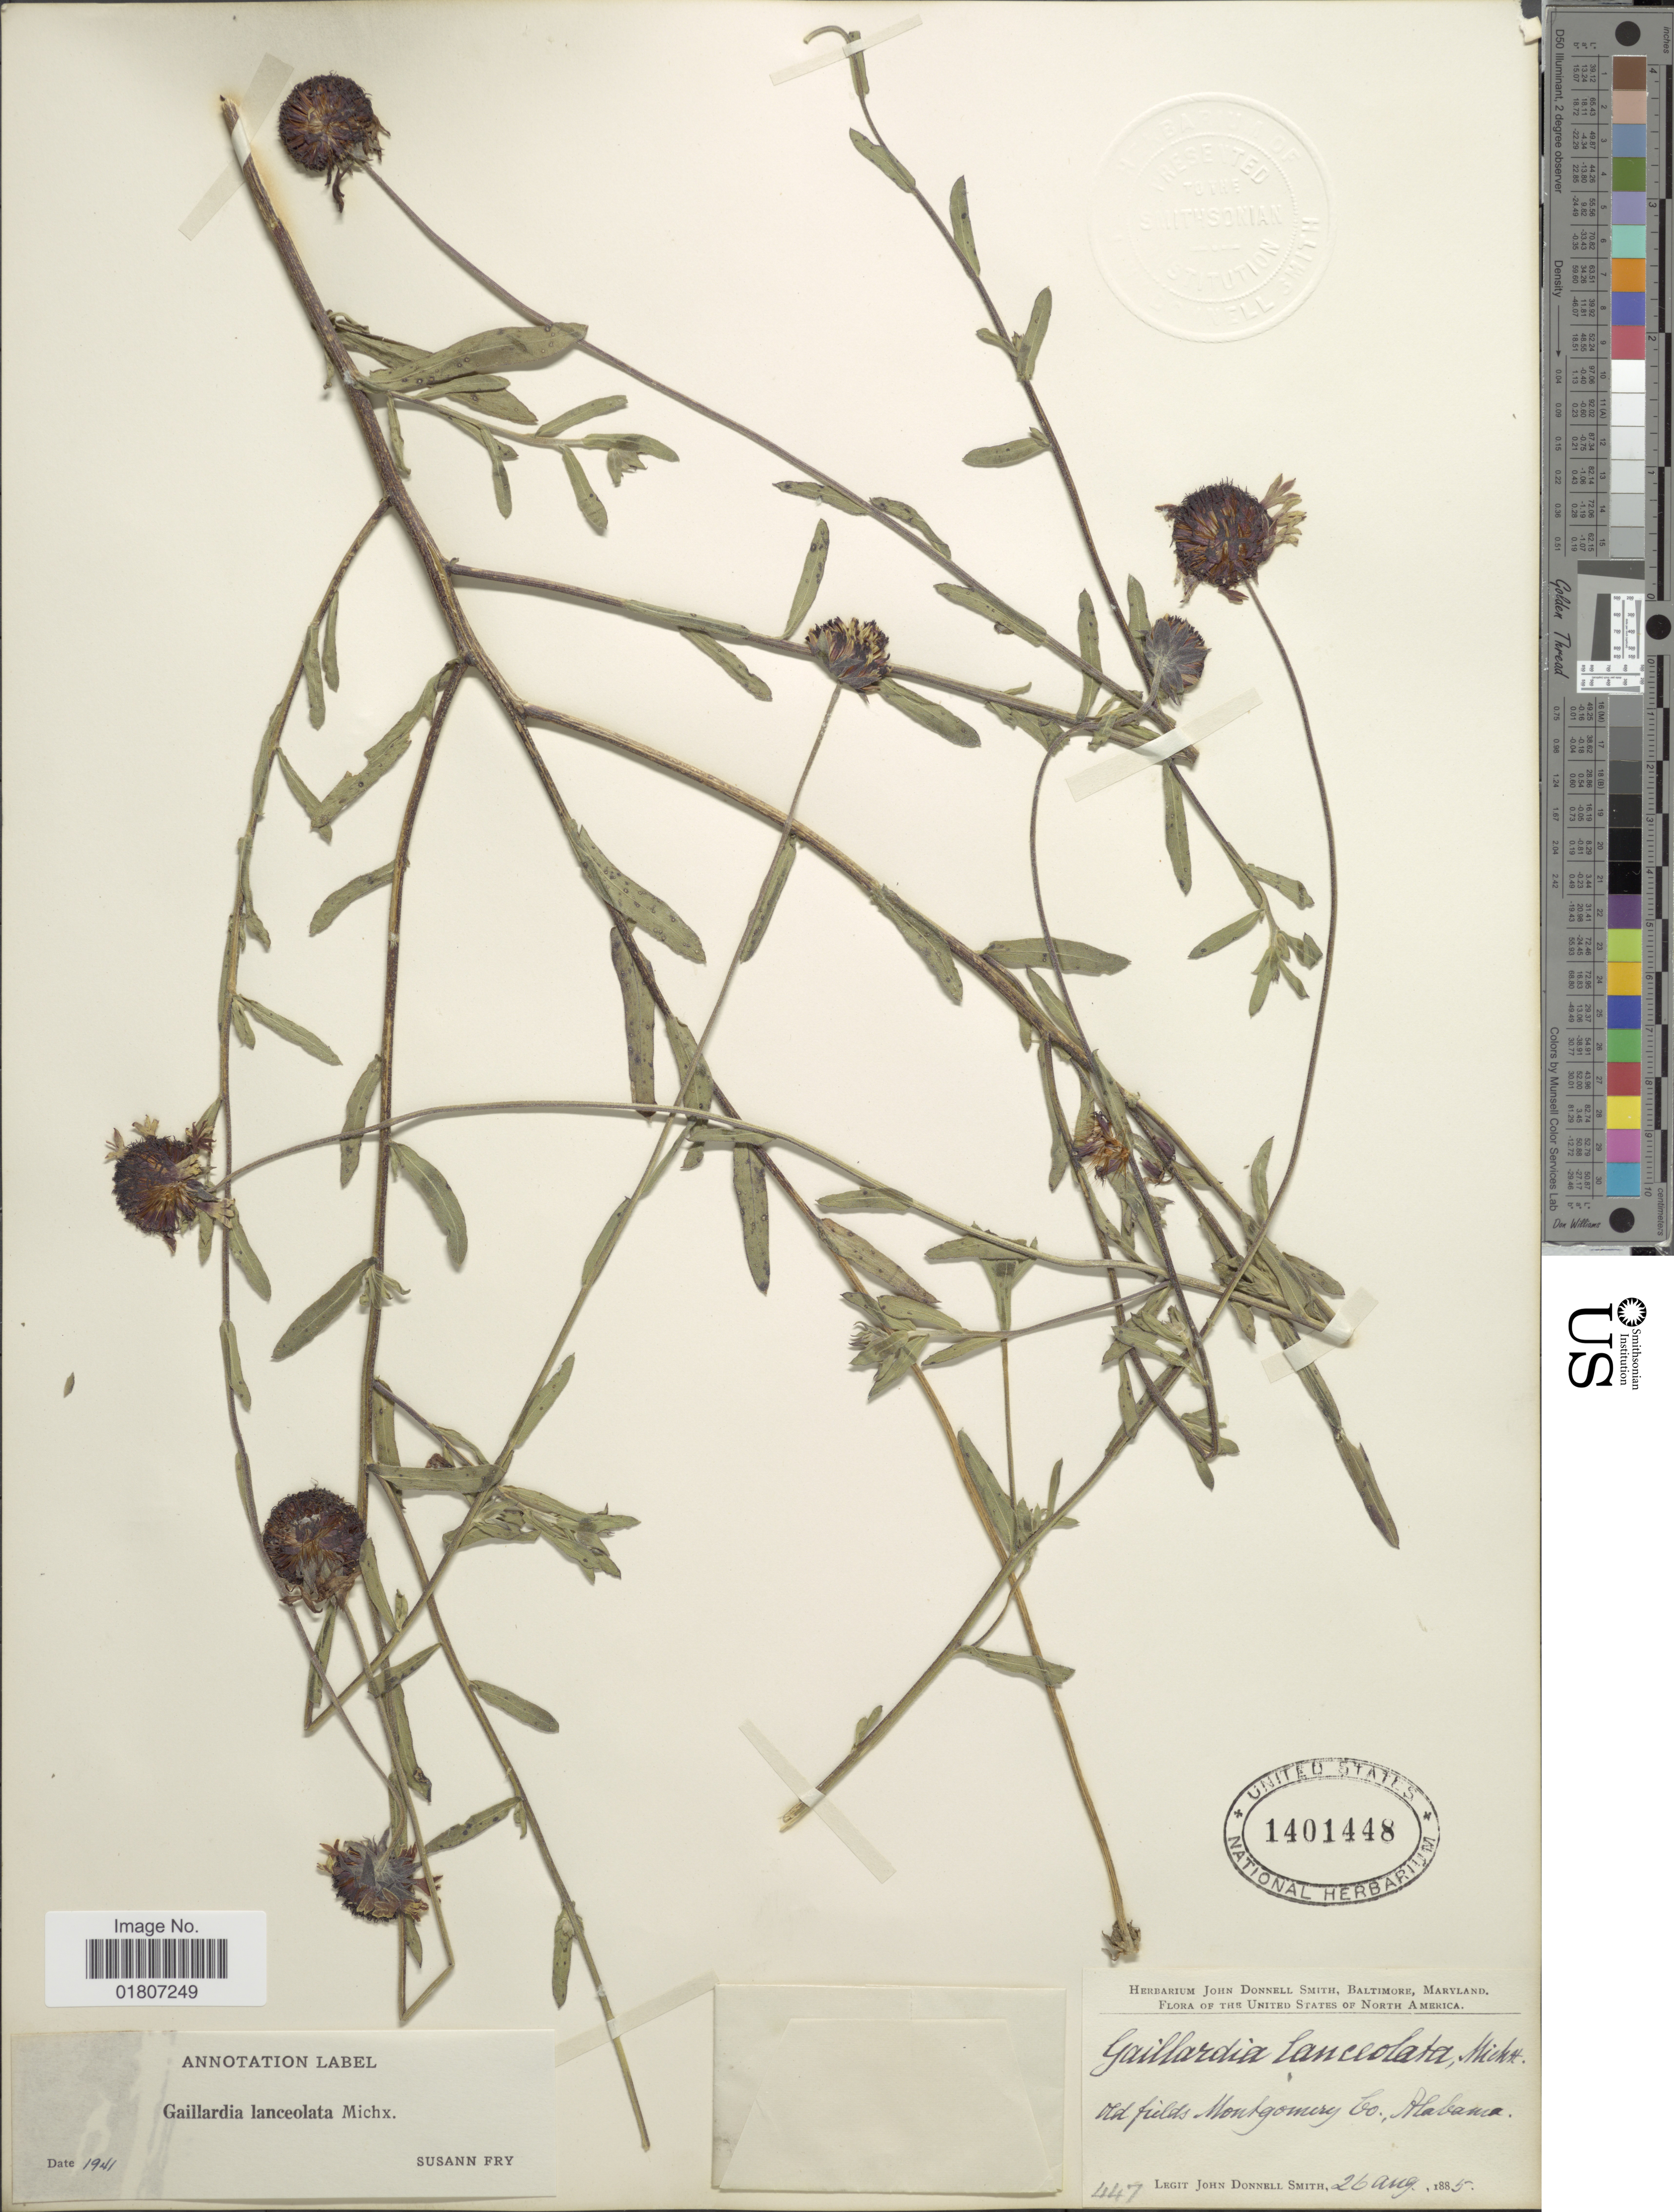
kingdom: Plantae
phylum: Tracheophyta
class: Magnoliopsida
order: Asterales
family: Asteraceae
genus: Gaillardia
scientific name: Gaillardia lanceolata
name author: Michx.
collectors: J. Donnell Smith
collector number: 447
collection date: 1885-08-26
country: United States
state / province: Alabama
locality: Montgomery Co.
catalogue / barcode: US 1401448